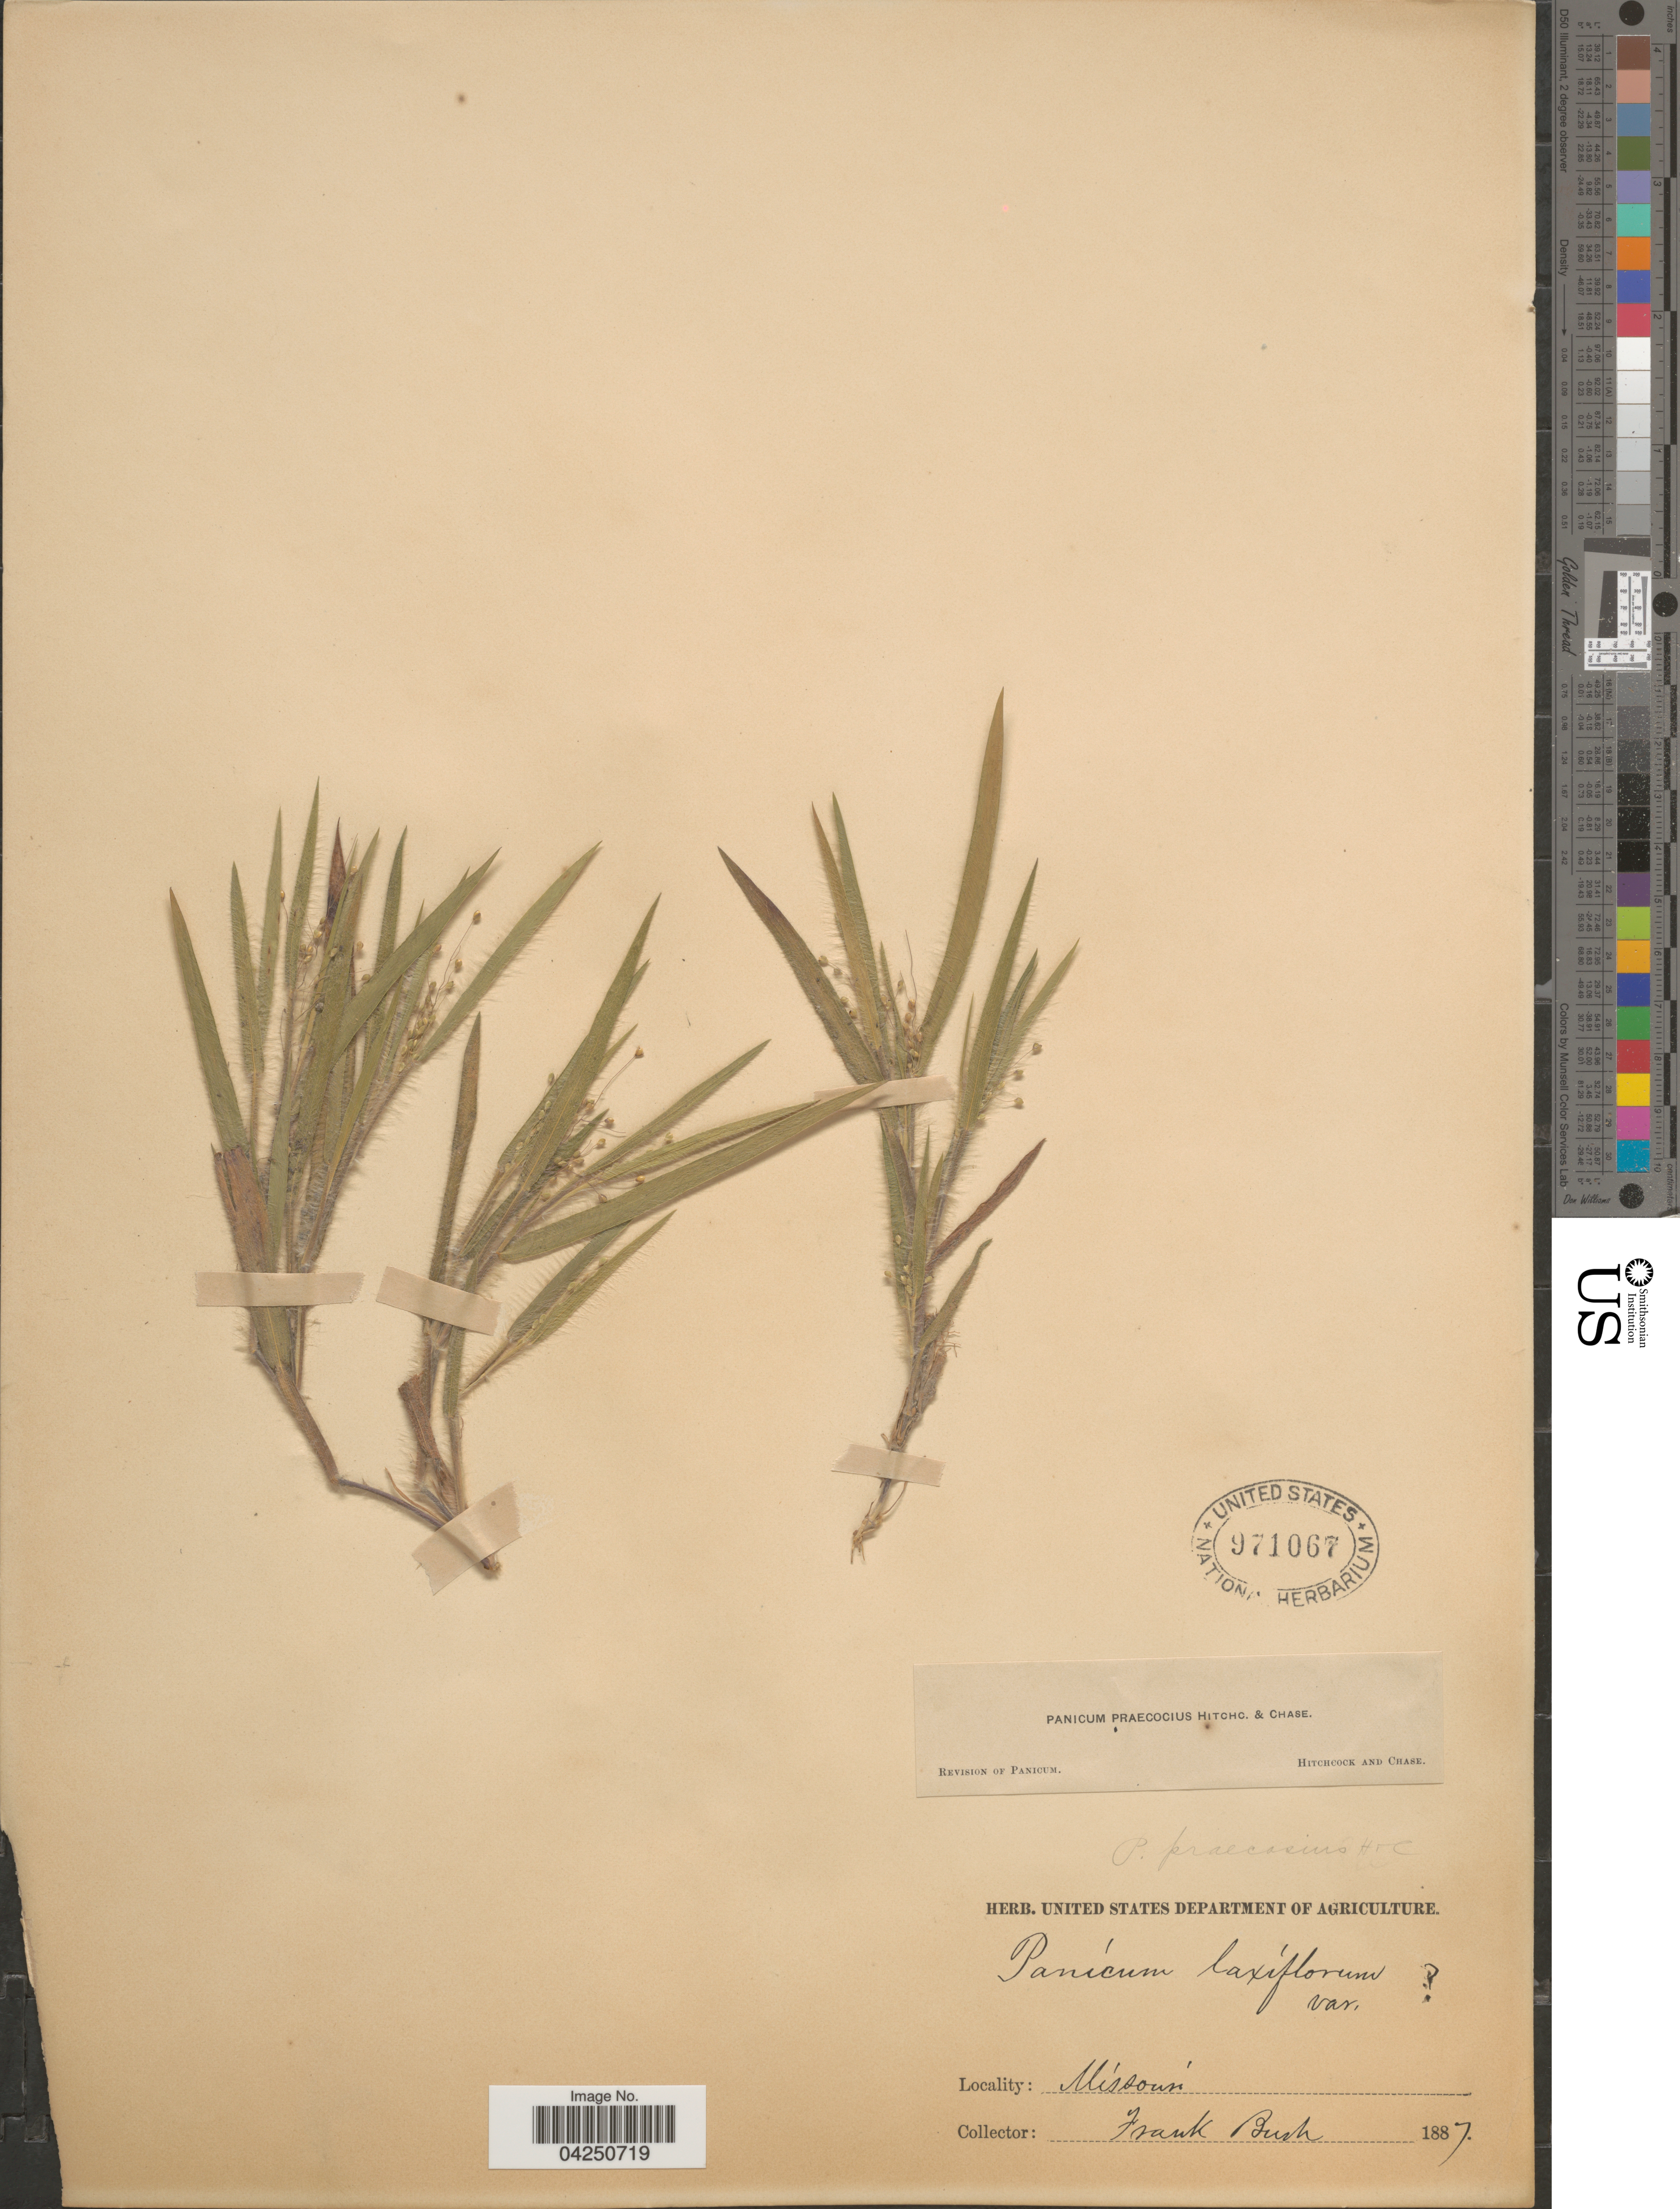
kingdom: Plantae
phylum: Tracheophyta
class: Liliopsida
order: Poales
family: Poaceae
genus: Dichanthelium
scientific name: Dichanthelium acuminatum var. acuminatum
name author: (Sw.) Gould & C.A. Clark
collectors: F. Bush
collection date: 1887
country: United States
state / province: Missouri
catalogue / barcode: US 971067